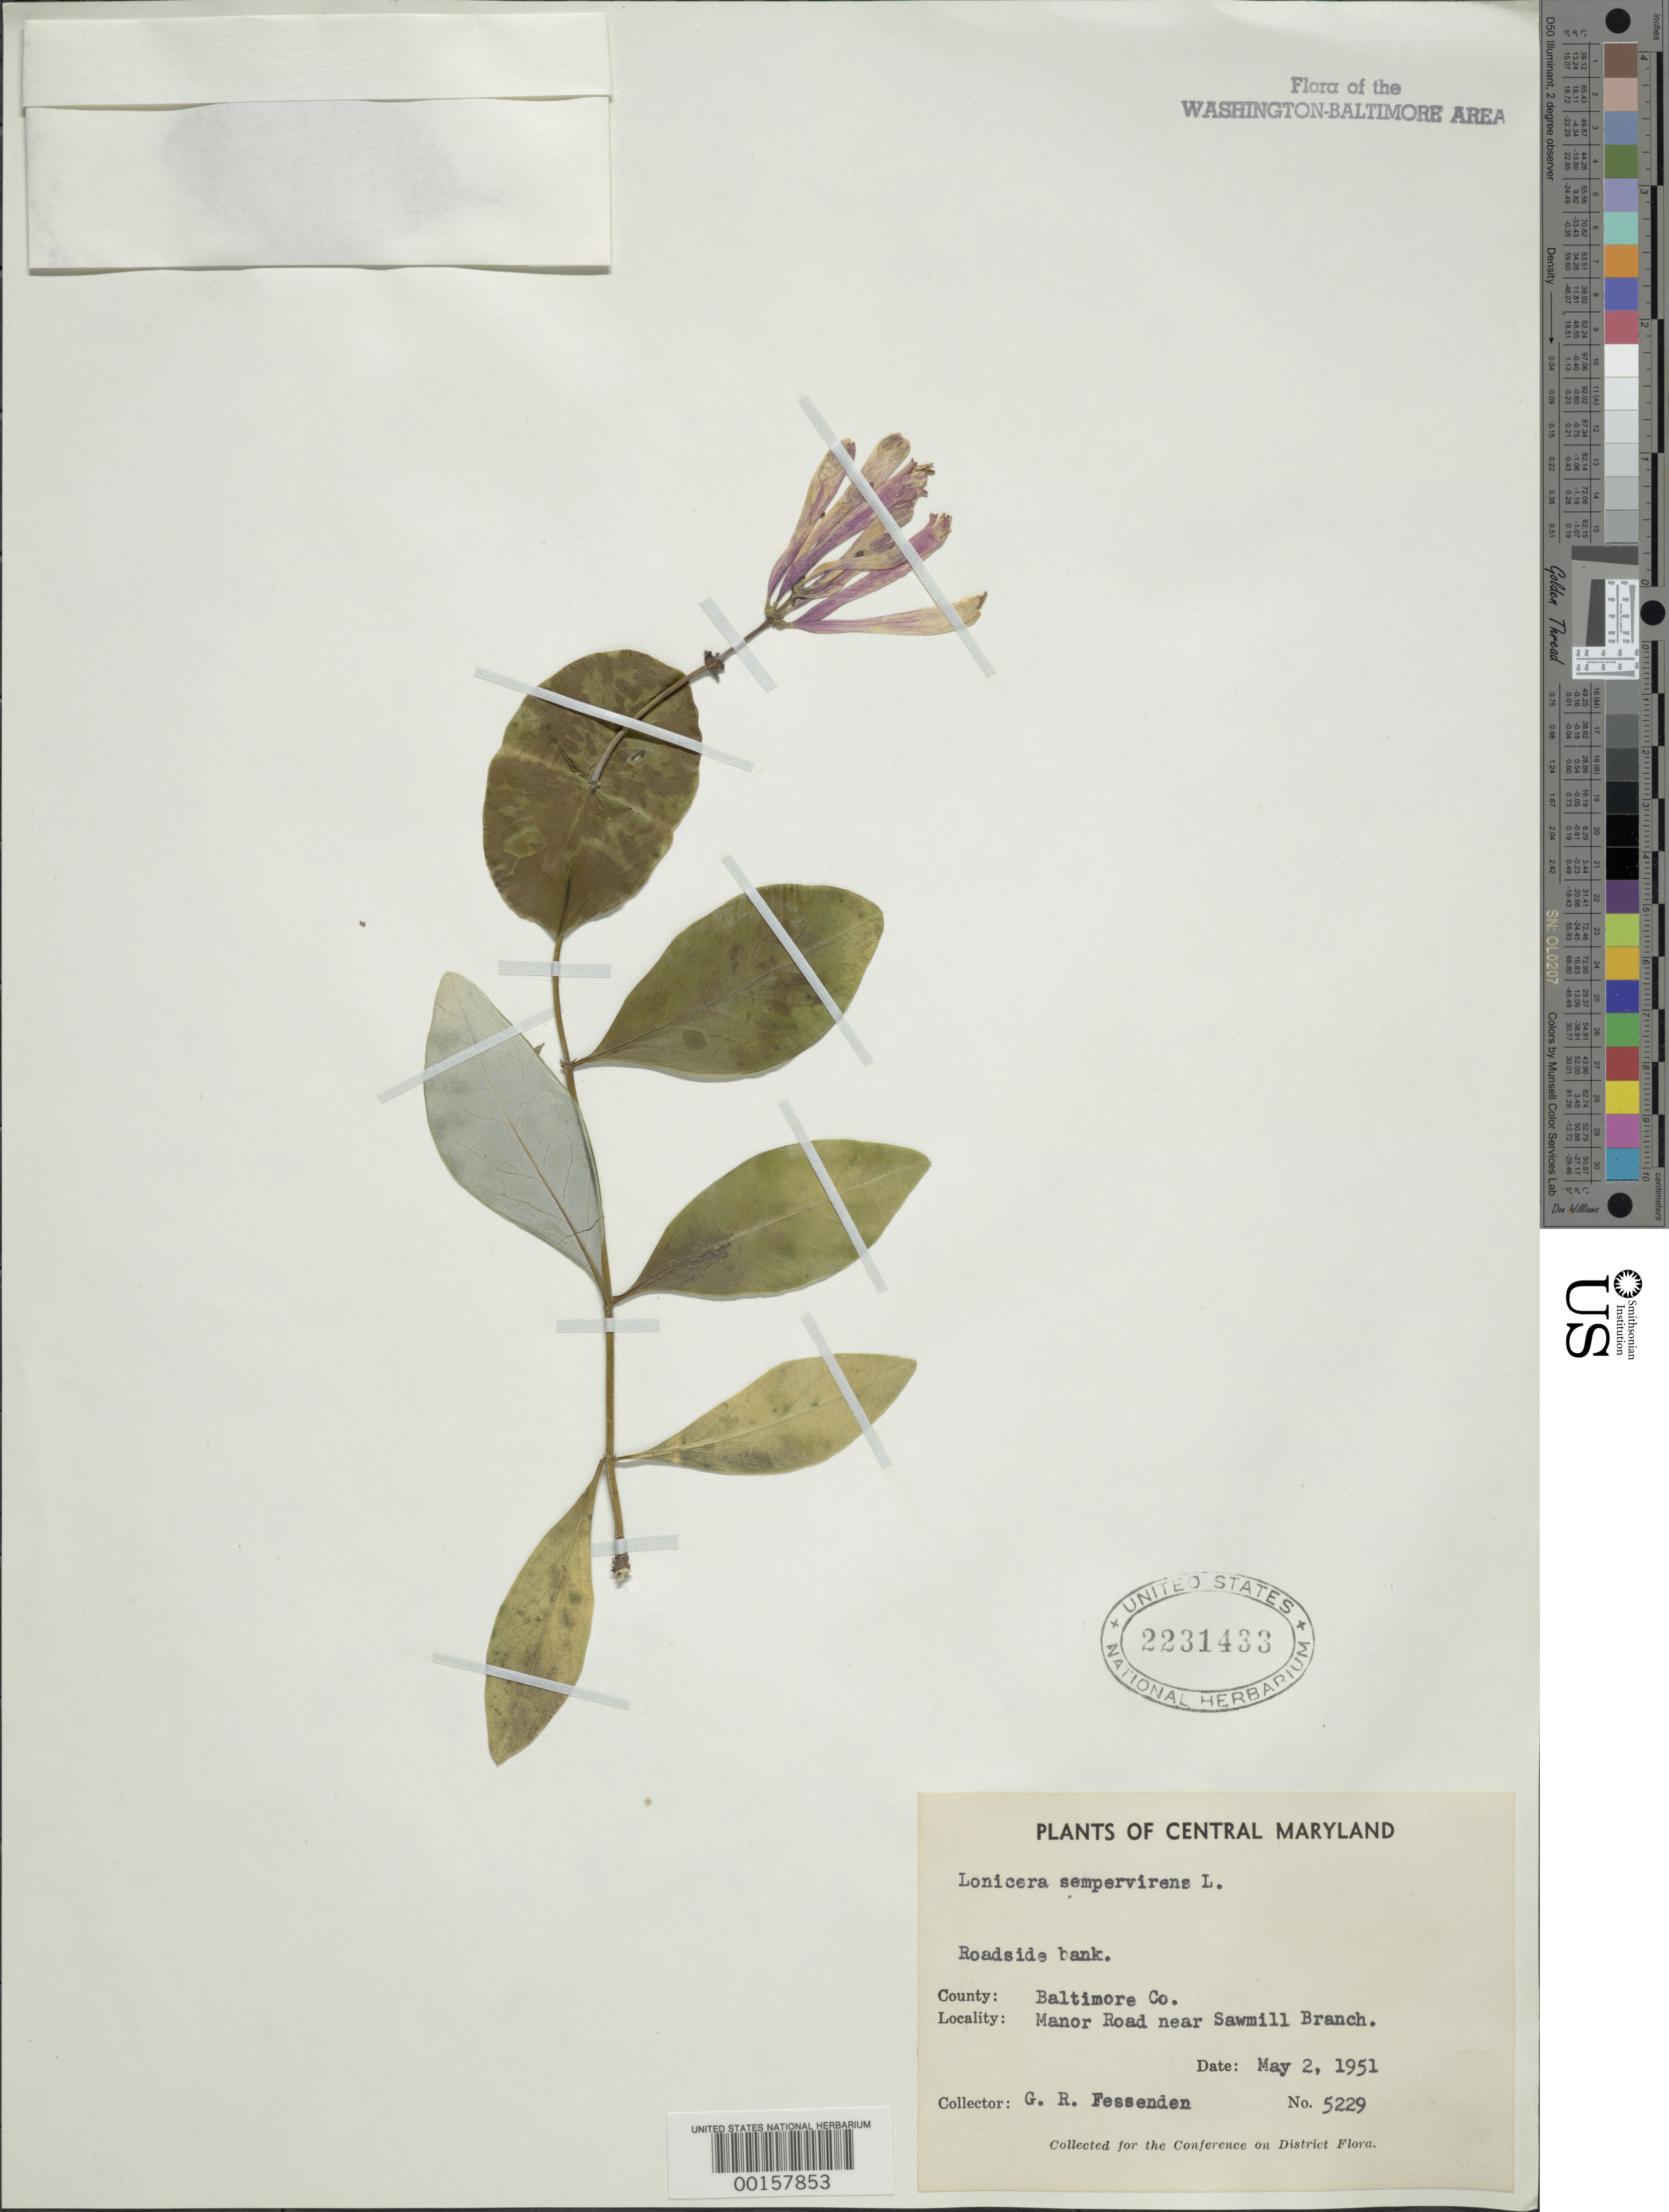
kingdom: Plantae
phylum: Tracheophyta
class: Magnoliopsida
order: Dipsacales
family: Caprifoliaceae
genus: Lonicera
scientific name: Lonicera sempervirens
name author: L.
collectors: G. Fessenden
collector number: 5229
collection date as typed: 02 May 1951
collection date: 1951-05-02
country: United States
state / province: Maryland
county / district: Baltimore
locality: Manor Road near Sawmill Branch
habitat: Roadside bank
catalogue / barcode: US 2231433